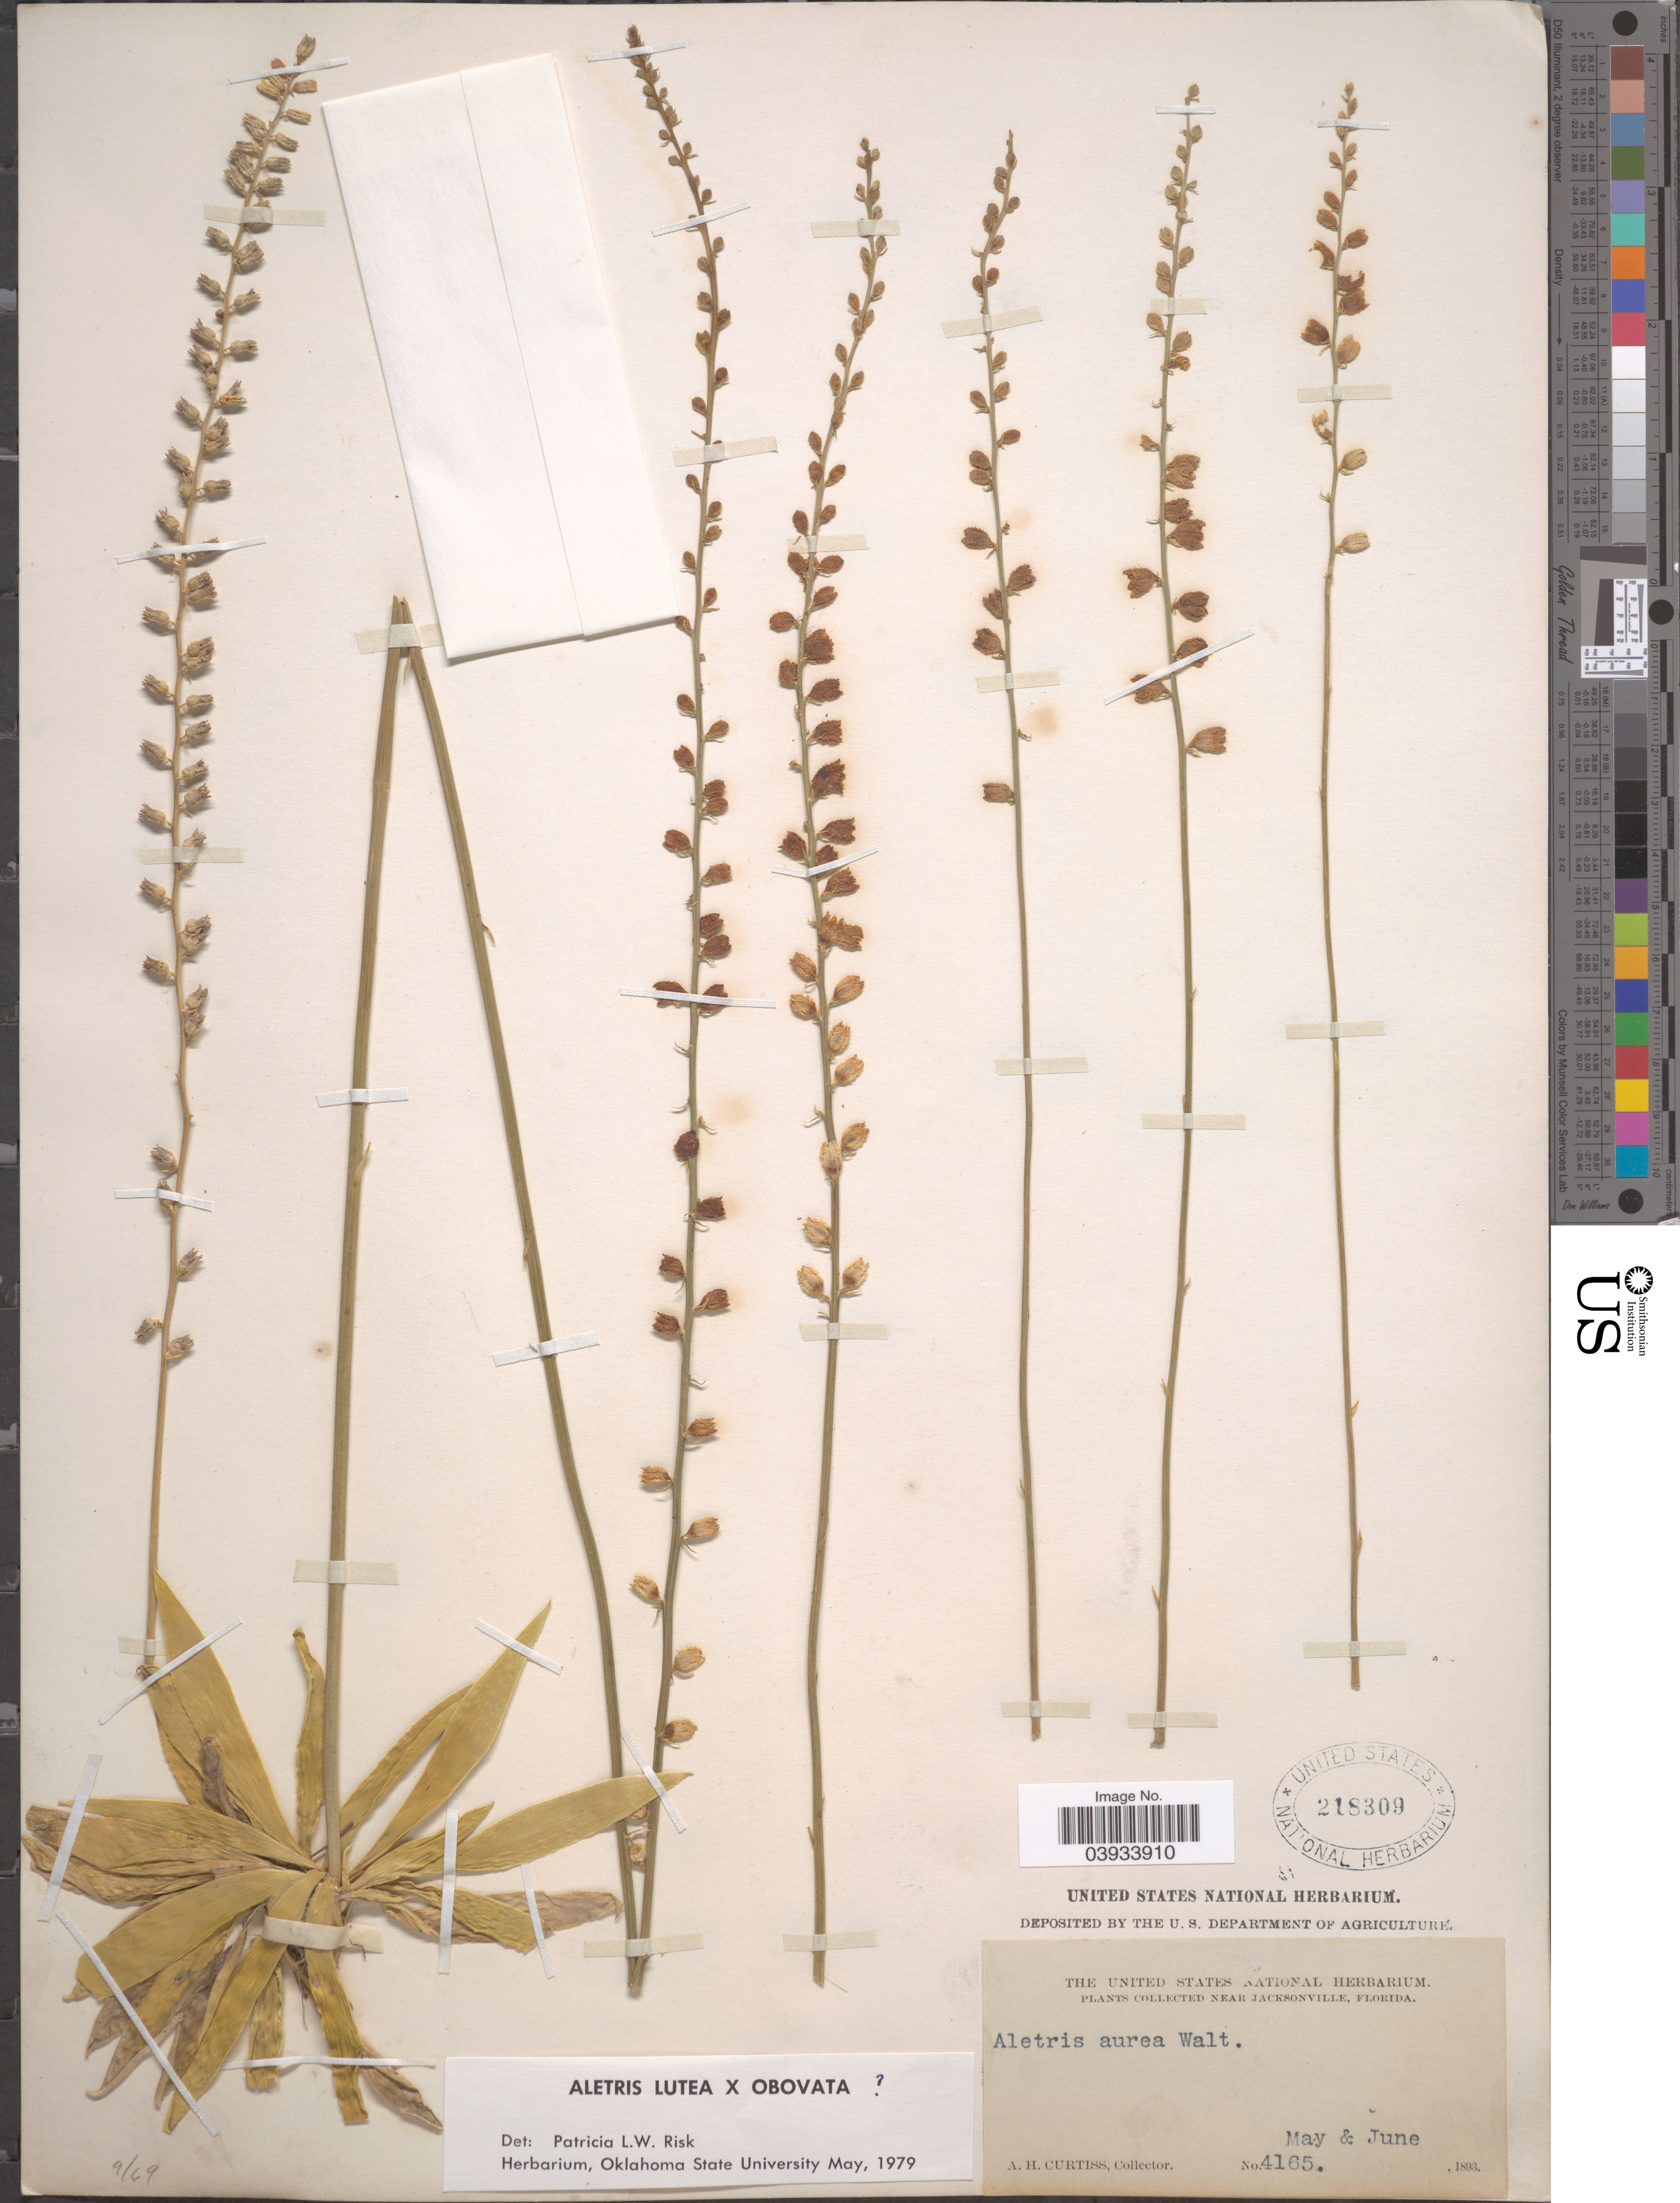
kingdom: Plantae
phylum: Tracheophyta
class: Liliopsida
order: Dioscoreales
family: Nartheciaceae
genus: Aletris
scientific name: Aletris lutea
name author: Small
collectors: A. H. Curtiss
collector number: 4165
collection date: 1893-05/1893-06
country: United States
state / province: Florida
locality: Near Jacksonville.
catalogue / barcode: US 218309